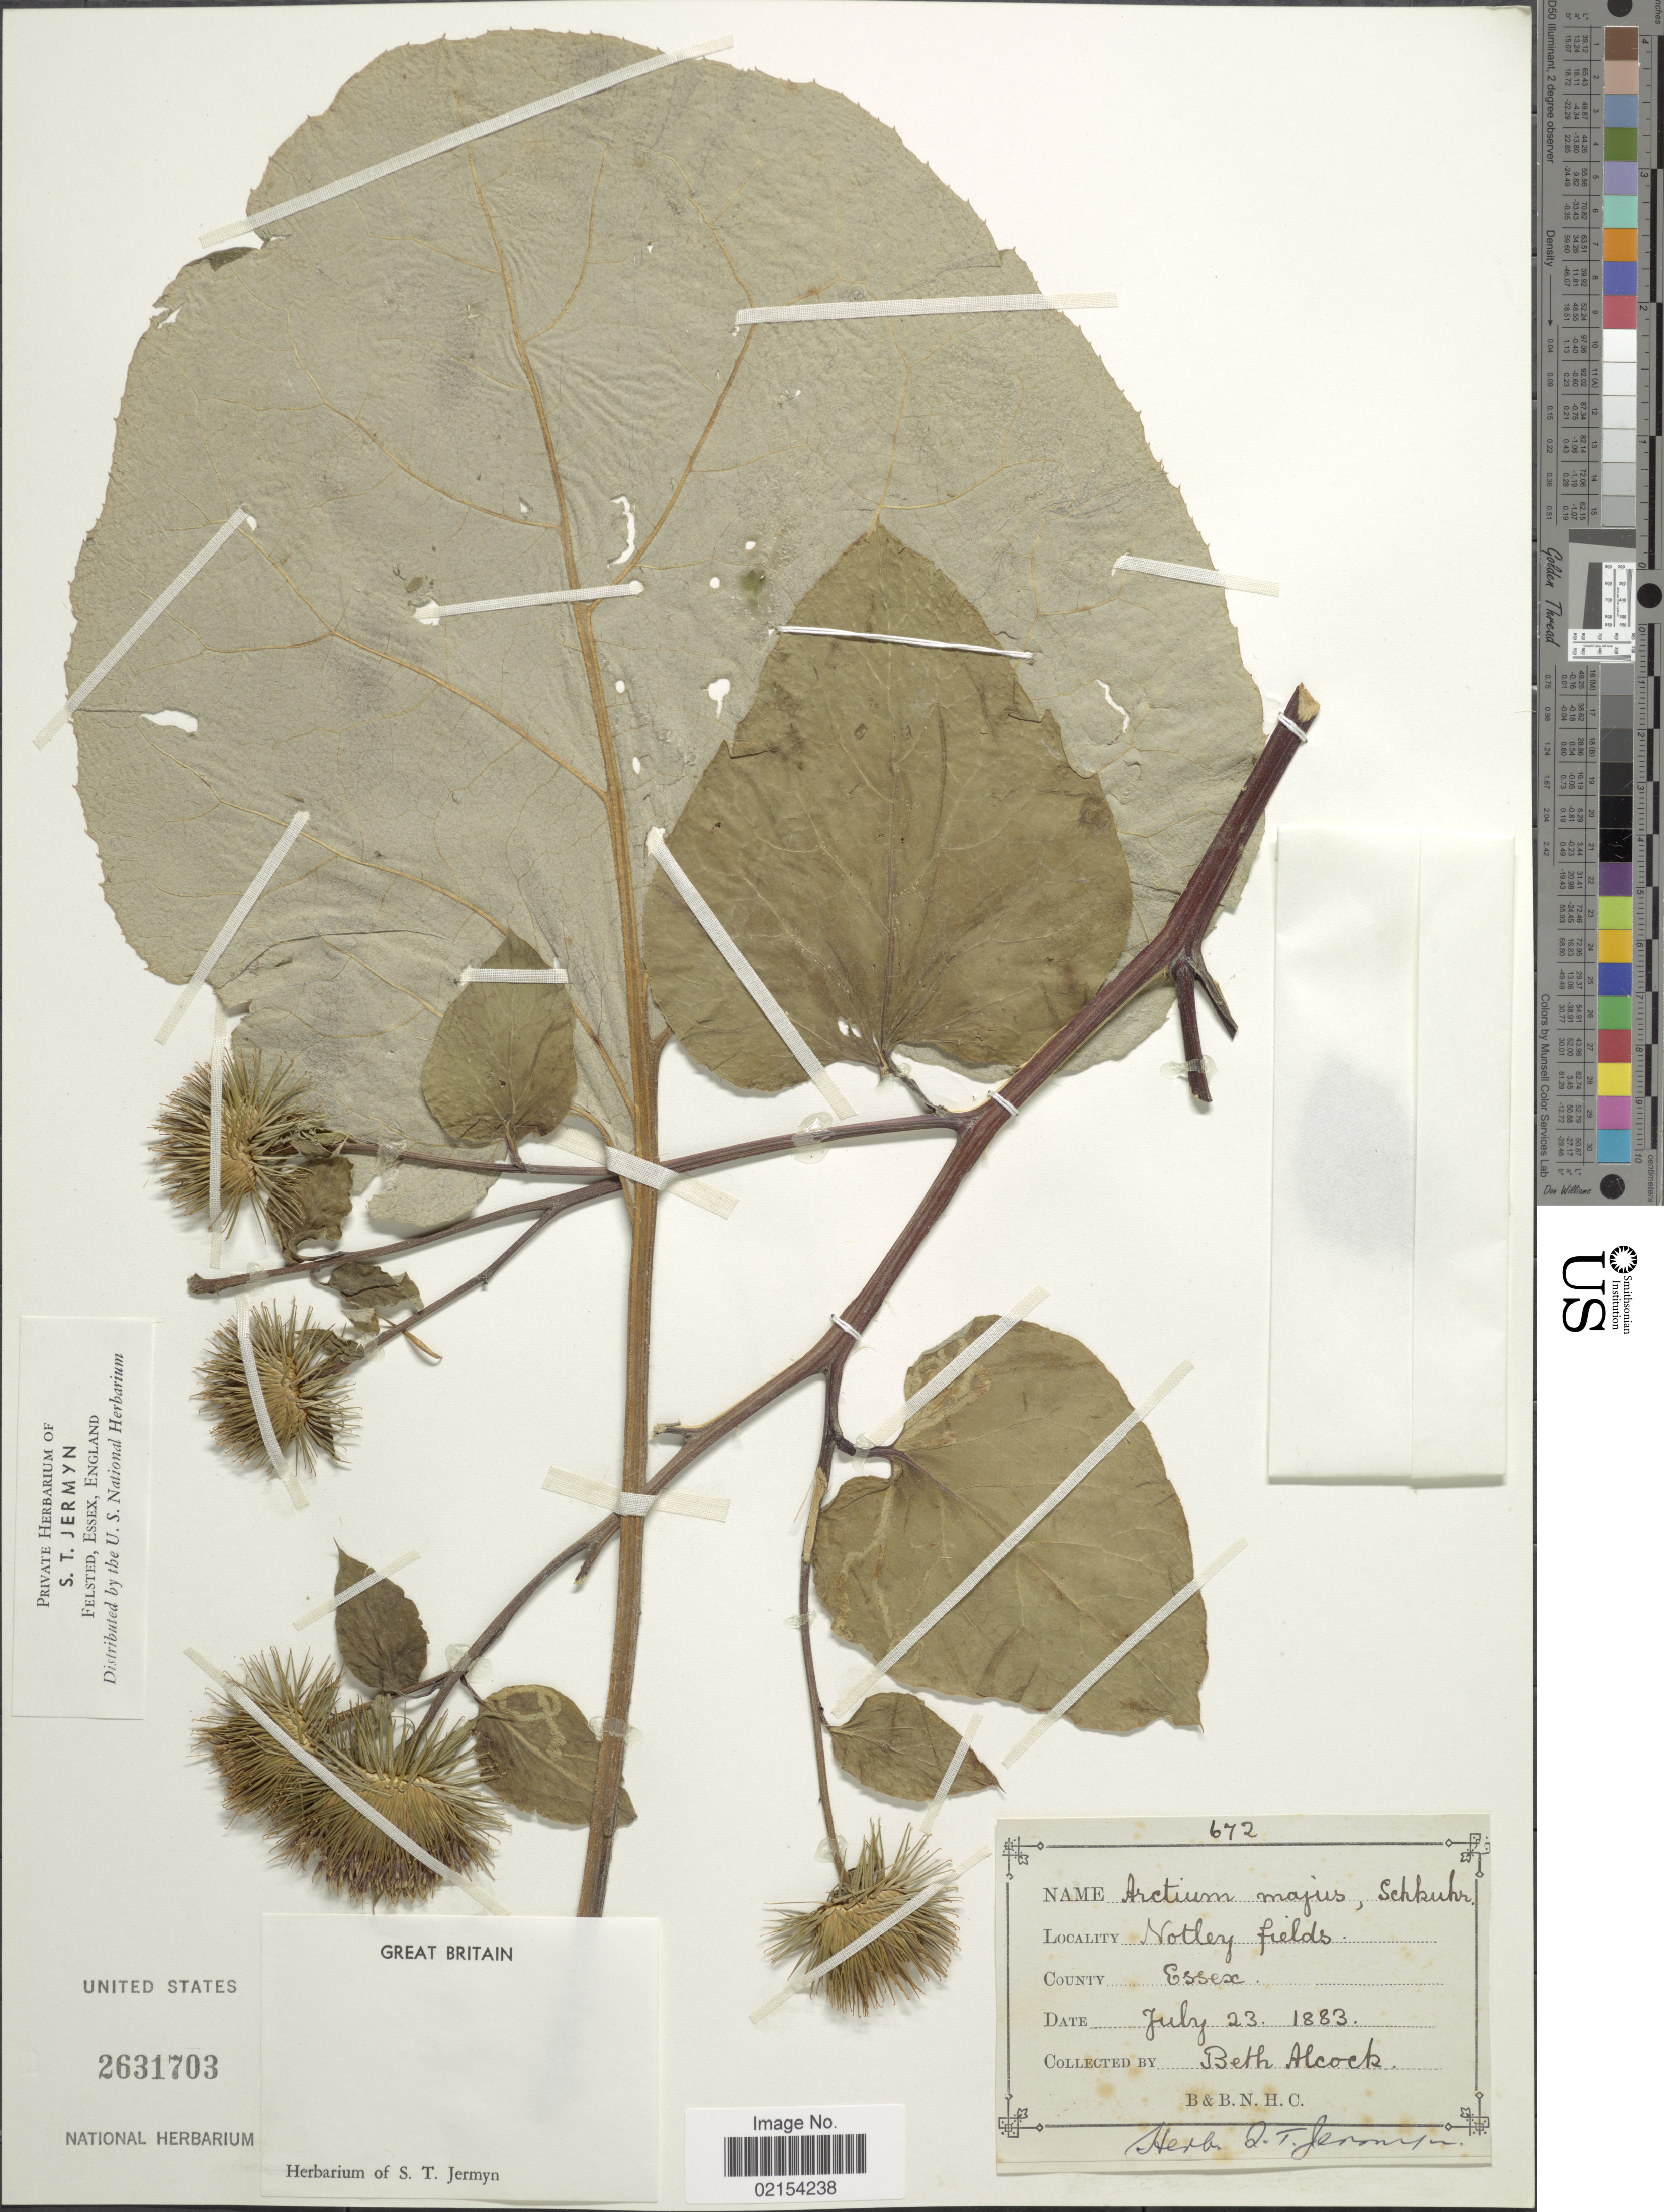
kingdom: Plantae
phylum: Tracheophyta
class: Magnoliopsida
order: Asterales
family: Asteraceae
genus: Arctium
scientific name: Arctium lappa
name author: L.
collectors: B. Alcock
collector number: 672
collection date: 1883-07-23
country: United Kingdom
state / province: England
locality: Essex. Nortley fields. Great Britain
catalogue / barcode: US 2631703